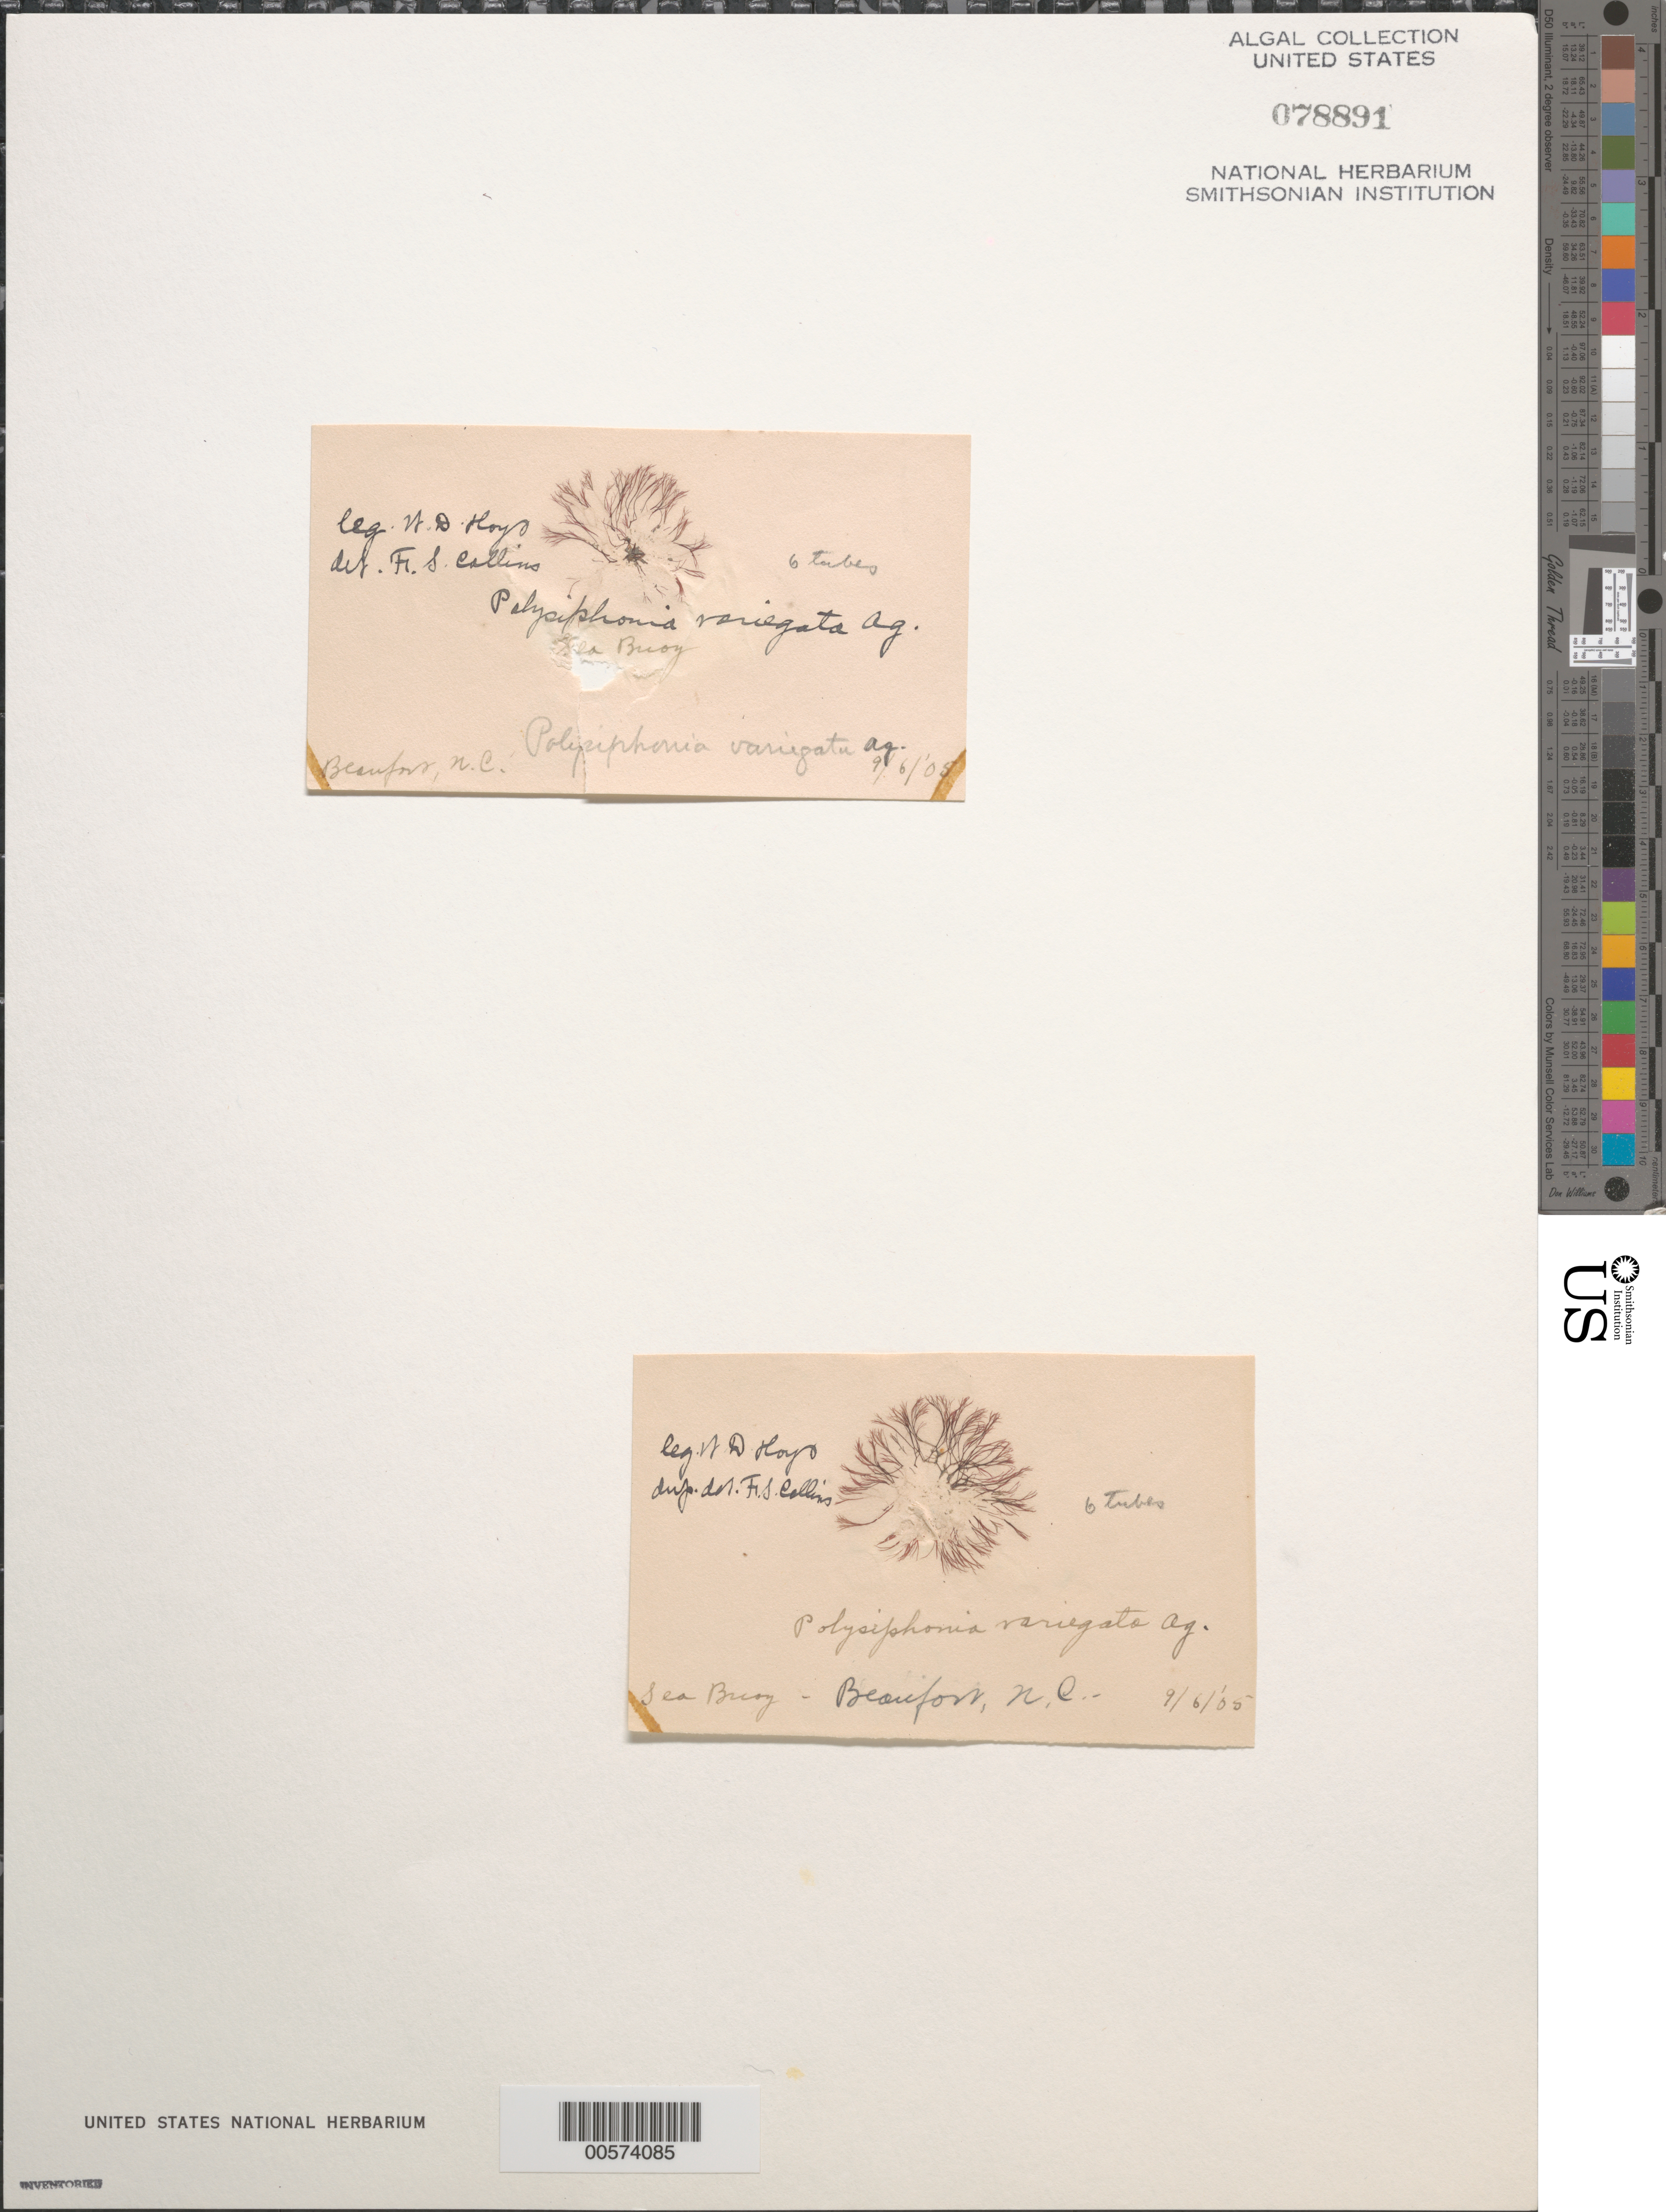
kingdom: Plantae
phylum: Rhodophyta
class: Florideophyceae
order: Ceramiales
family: Rhodomelaceae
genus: Carradoriella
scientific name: Carradoriella denudata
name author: (Dillwyn) Savoie & G.W. Saunders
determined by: Algae name updating Project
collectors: W. D. Hoyt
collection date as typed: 06 Sep 1905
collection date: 1905-09-06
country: United States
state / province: North Carolina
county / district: Carteret County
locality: Beaufort, sea buoy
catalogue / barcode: US 78891